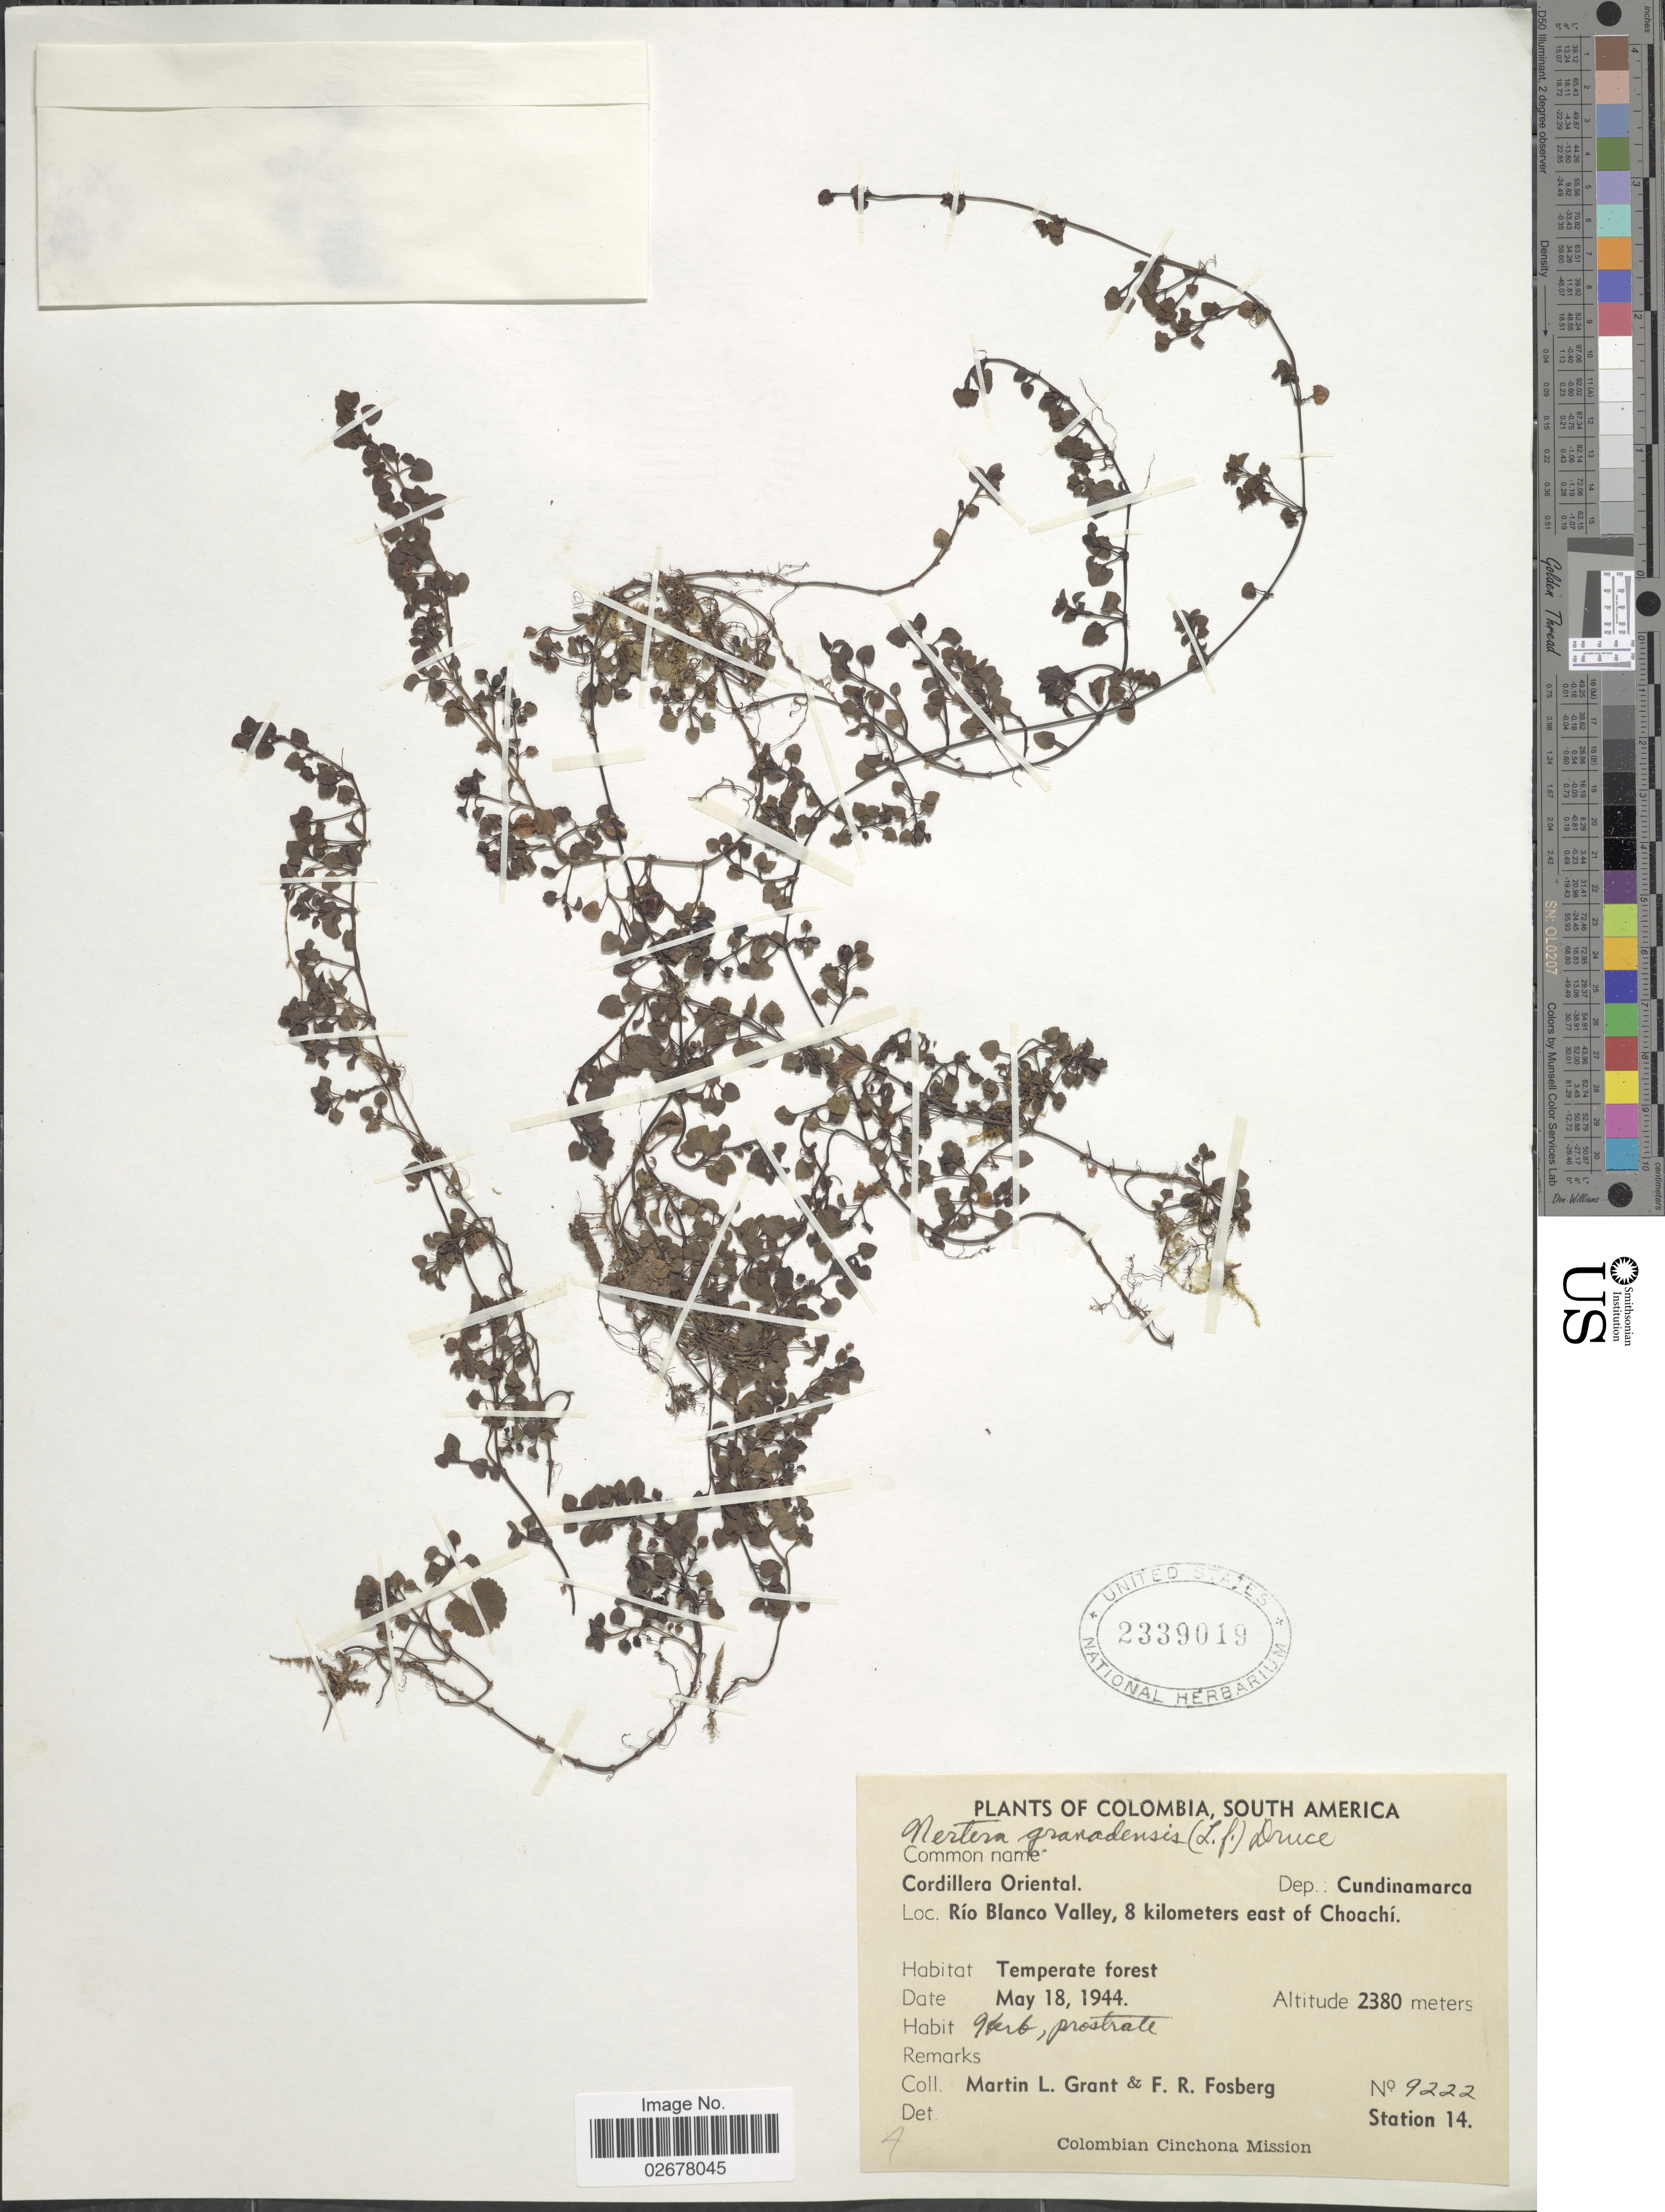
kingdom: Plantae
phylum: Tracheophyta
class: Magnoliopsida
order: Gentianales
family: Rubiaceae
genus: Nertera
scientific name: Nertera depressa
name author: Banks & Sol. ex Gaertn.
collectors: M. L. Grant & F. R. Fosberg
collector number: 9222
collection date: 1944-05-18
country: Colombia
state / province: Cundinamarca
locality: Cordillera Oriental, Dep: Cundinamarca, Río Blanco Valley, 8 kilometers east of Choachí, Temperate forest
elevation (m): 2380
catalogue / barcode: US 2339019